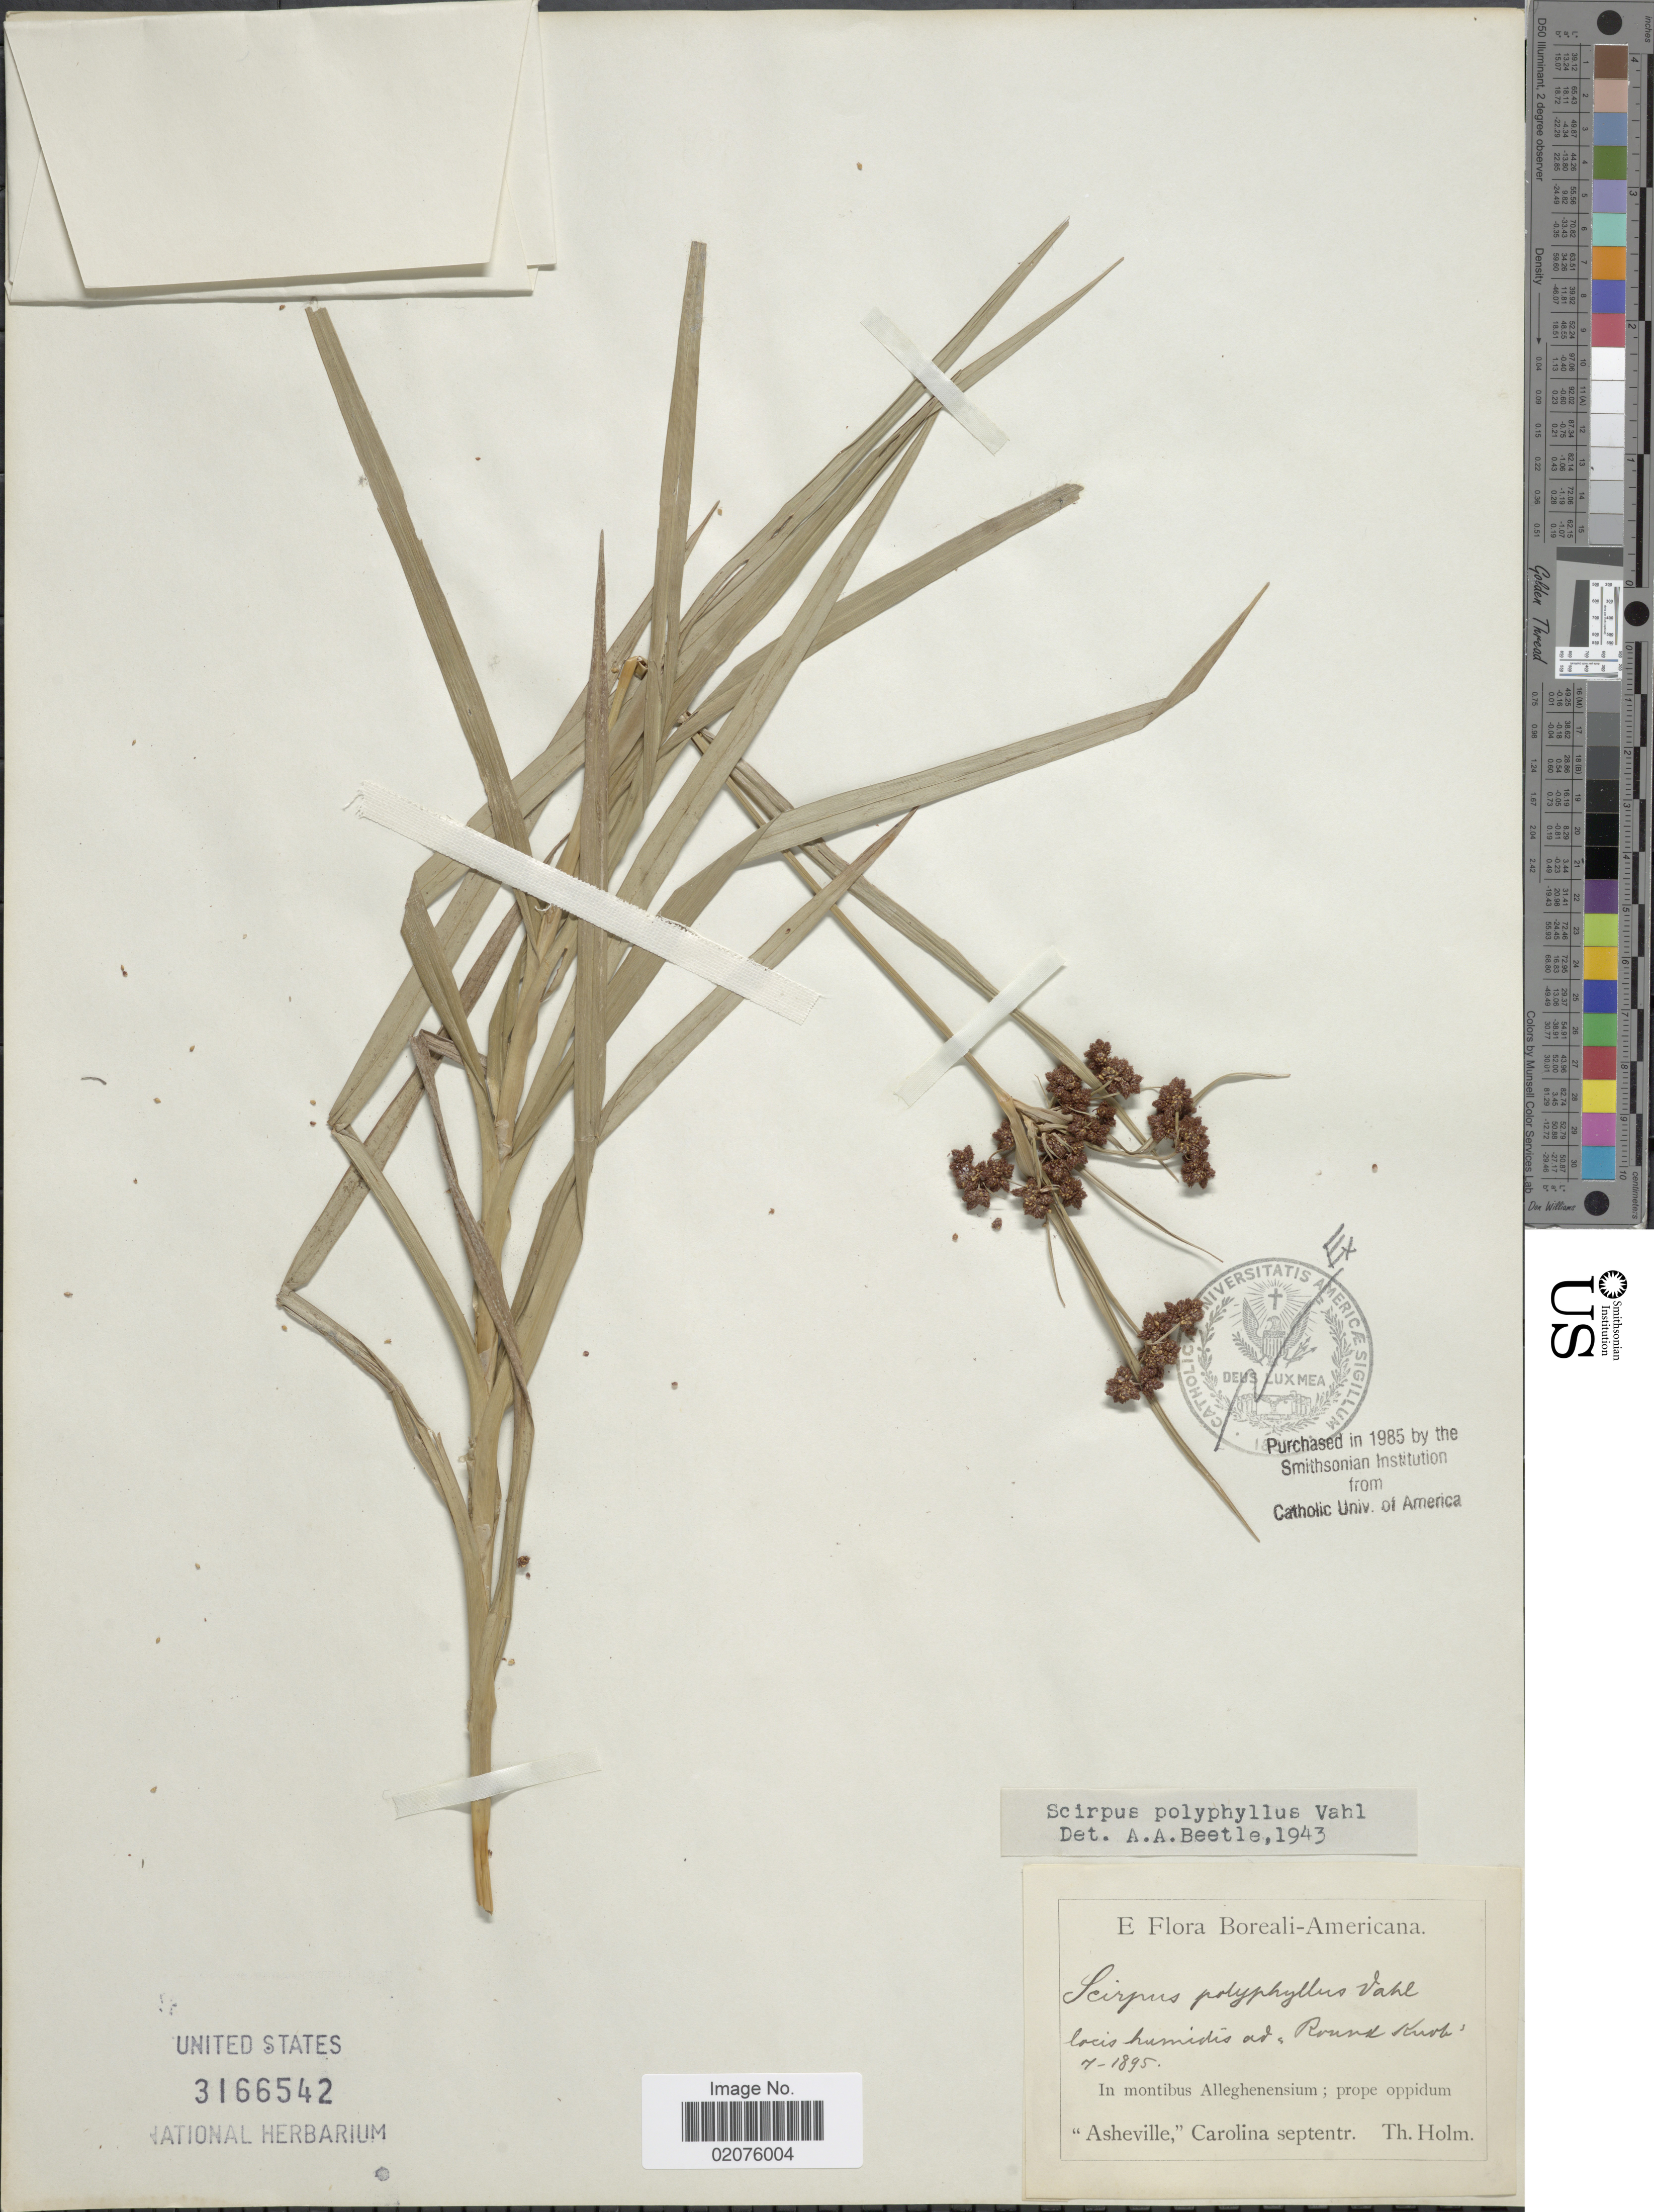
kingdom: Plantae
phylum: Tracheophyta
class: Liliopsida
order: Poales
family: Cyperaceae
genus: Scirpus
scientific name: Scirpus polyphyllus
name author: Vahl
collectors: T. Holm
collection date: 1895-07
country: United States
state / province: North Carolina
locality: Asheville, Carolina septentr. In montibus Alleghenensium; prope oppidum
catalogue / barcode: US 3166542